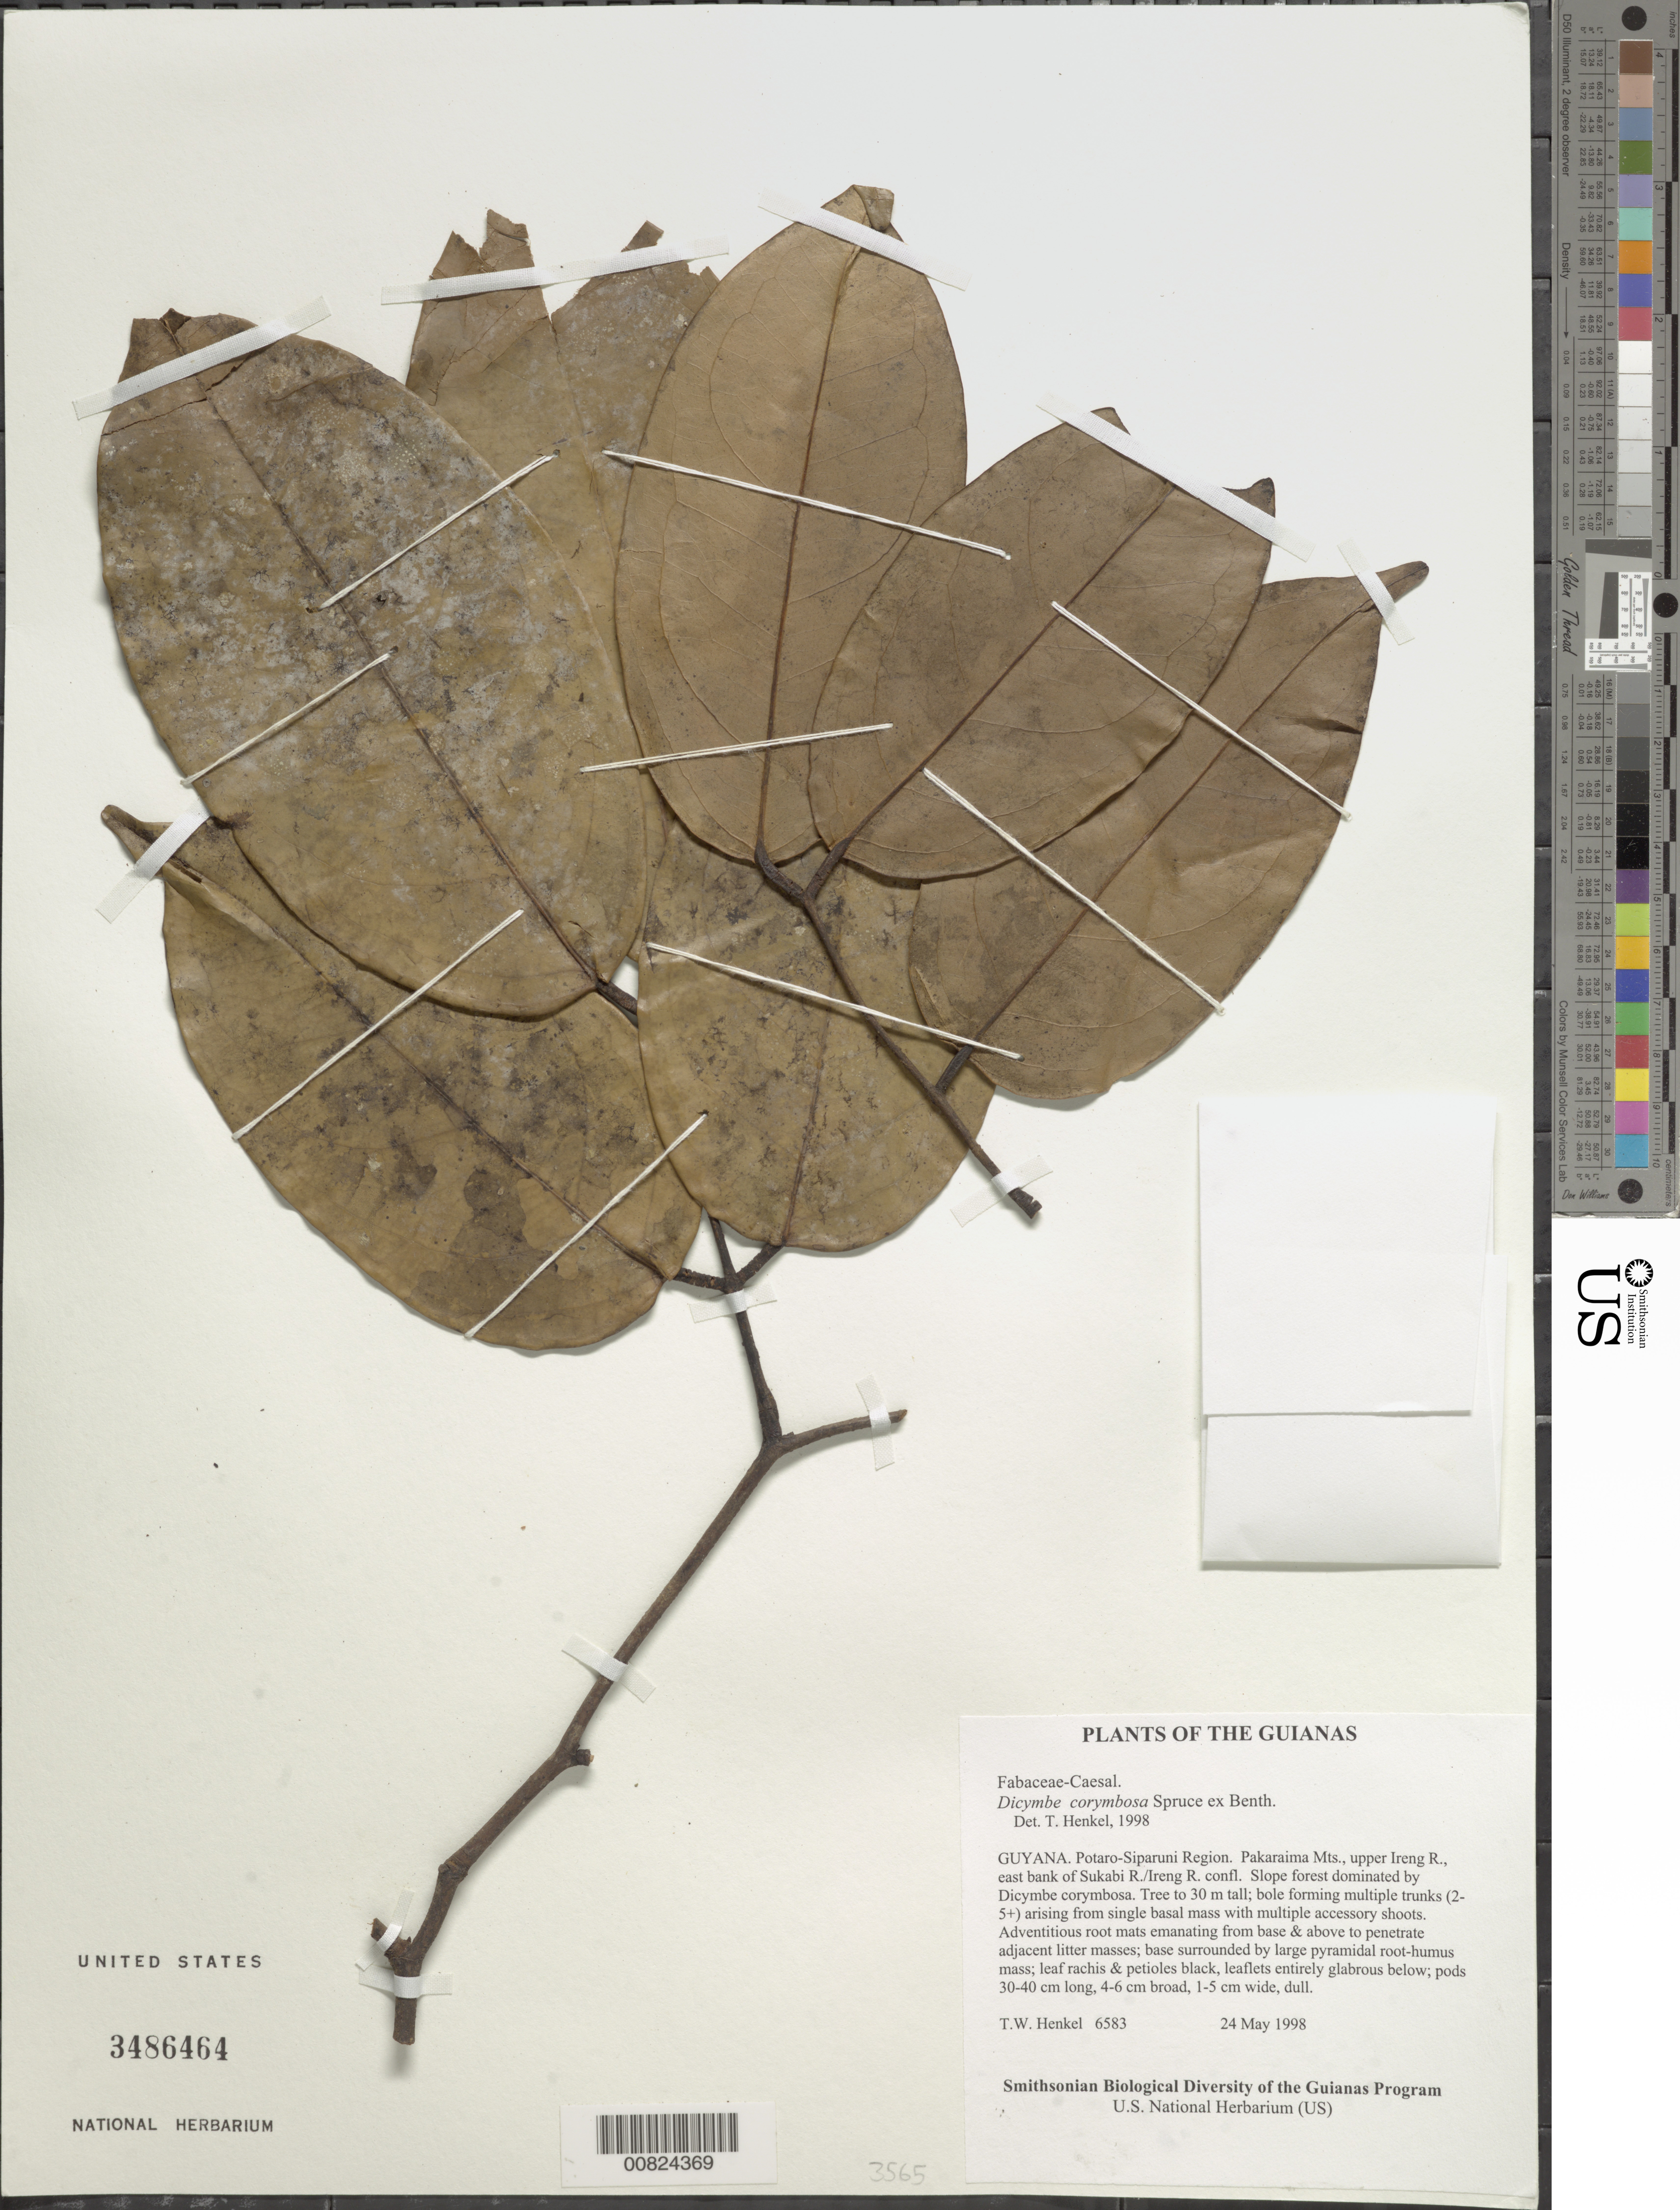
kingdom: Plantae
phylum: Tracheophyta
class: Magnoliopsida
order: Fabales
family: Fabaceae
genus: Dicymbe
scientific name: Dicymbe corymbosa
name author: Spruce ex Benth.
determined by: Henkel, T.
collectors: T. Henkel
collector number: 6583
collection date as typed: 24 May 1998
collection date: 1998-05-24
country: Guyana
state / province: Potaro-Siparuni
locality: Pakaraima Mts., upper Ireng R., east bank of Sukabi R./Ireng R. confl.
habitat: Slope forest dominated by Dicymbe corymbosa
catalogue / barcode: US 3486464